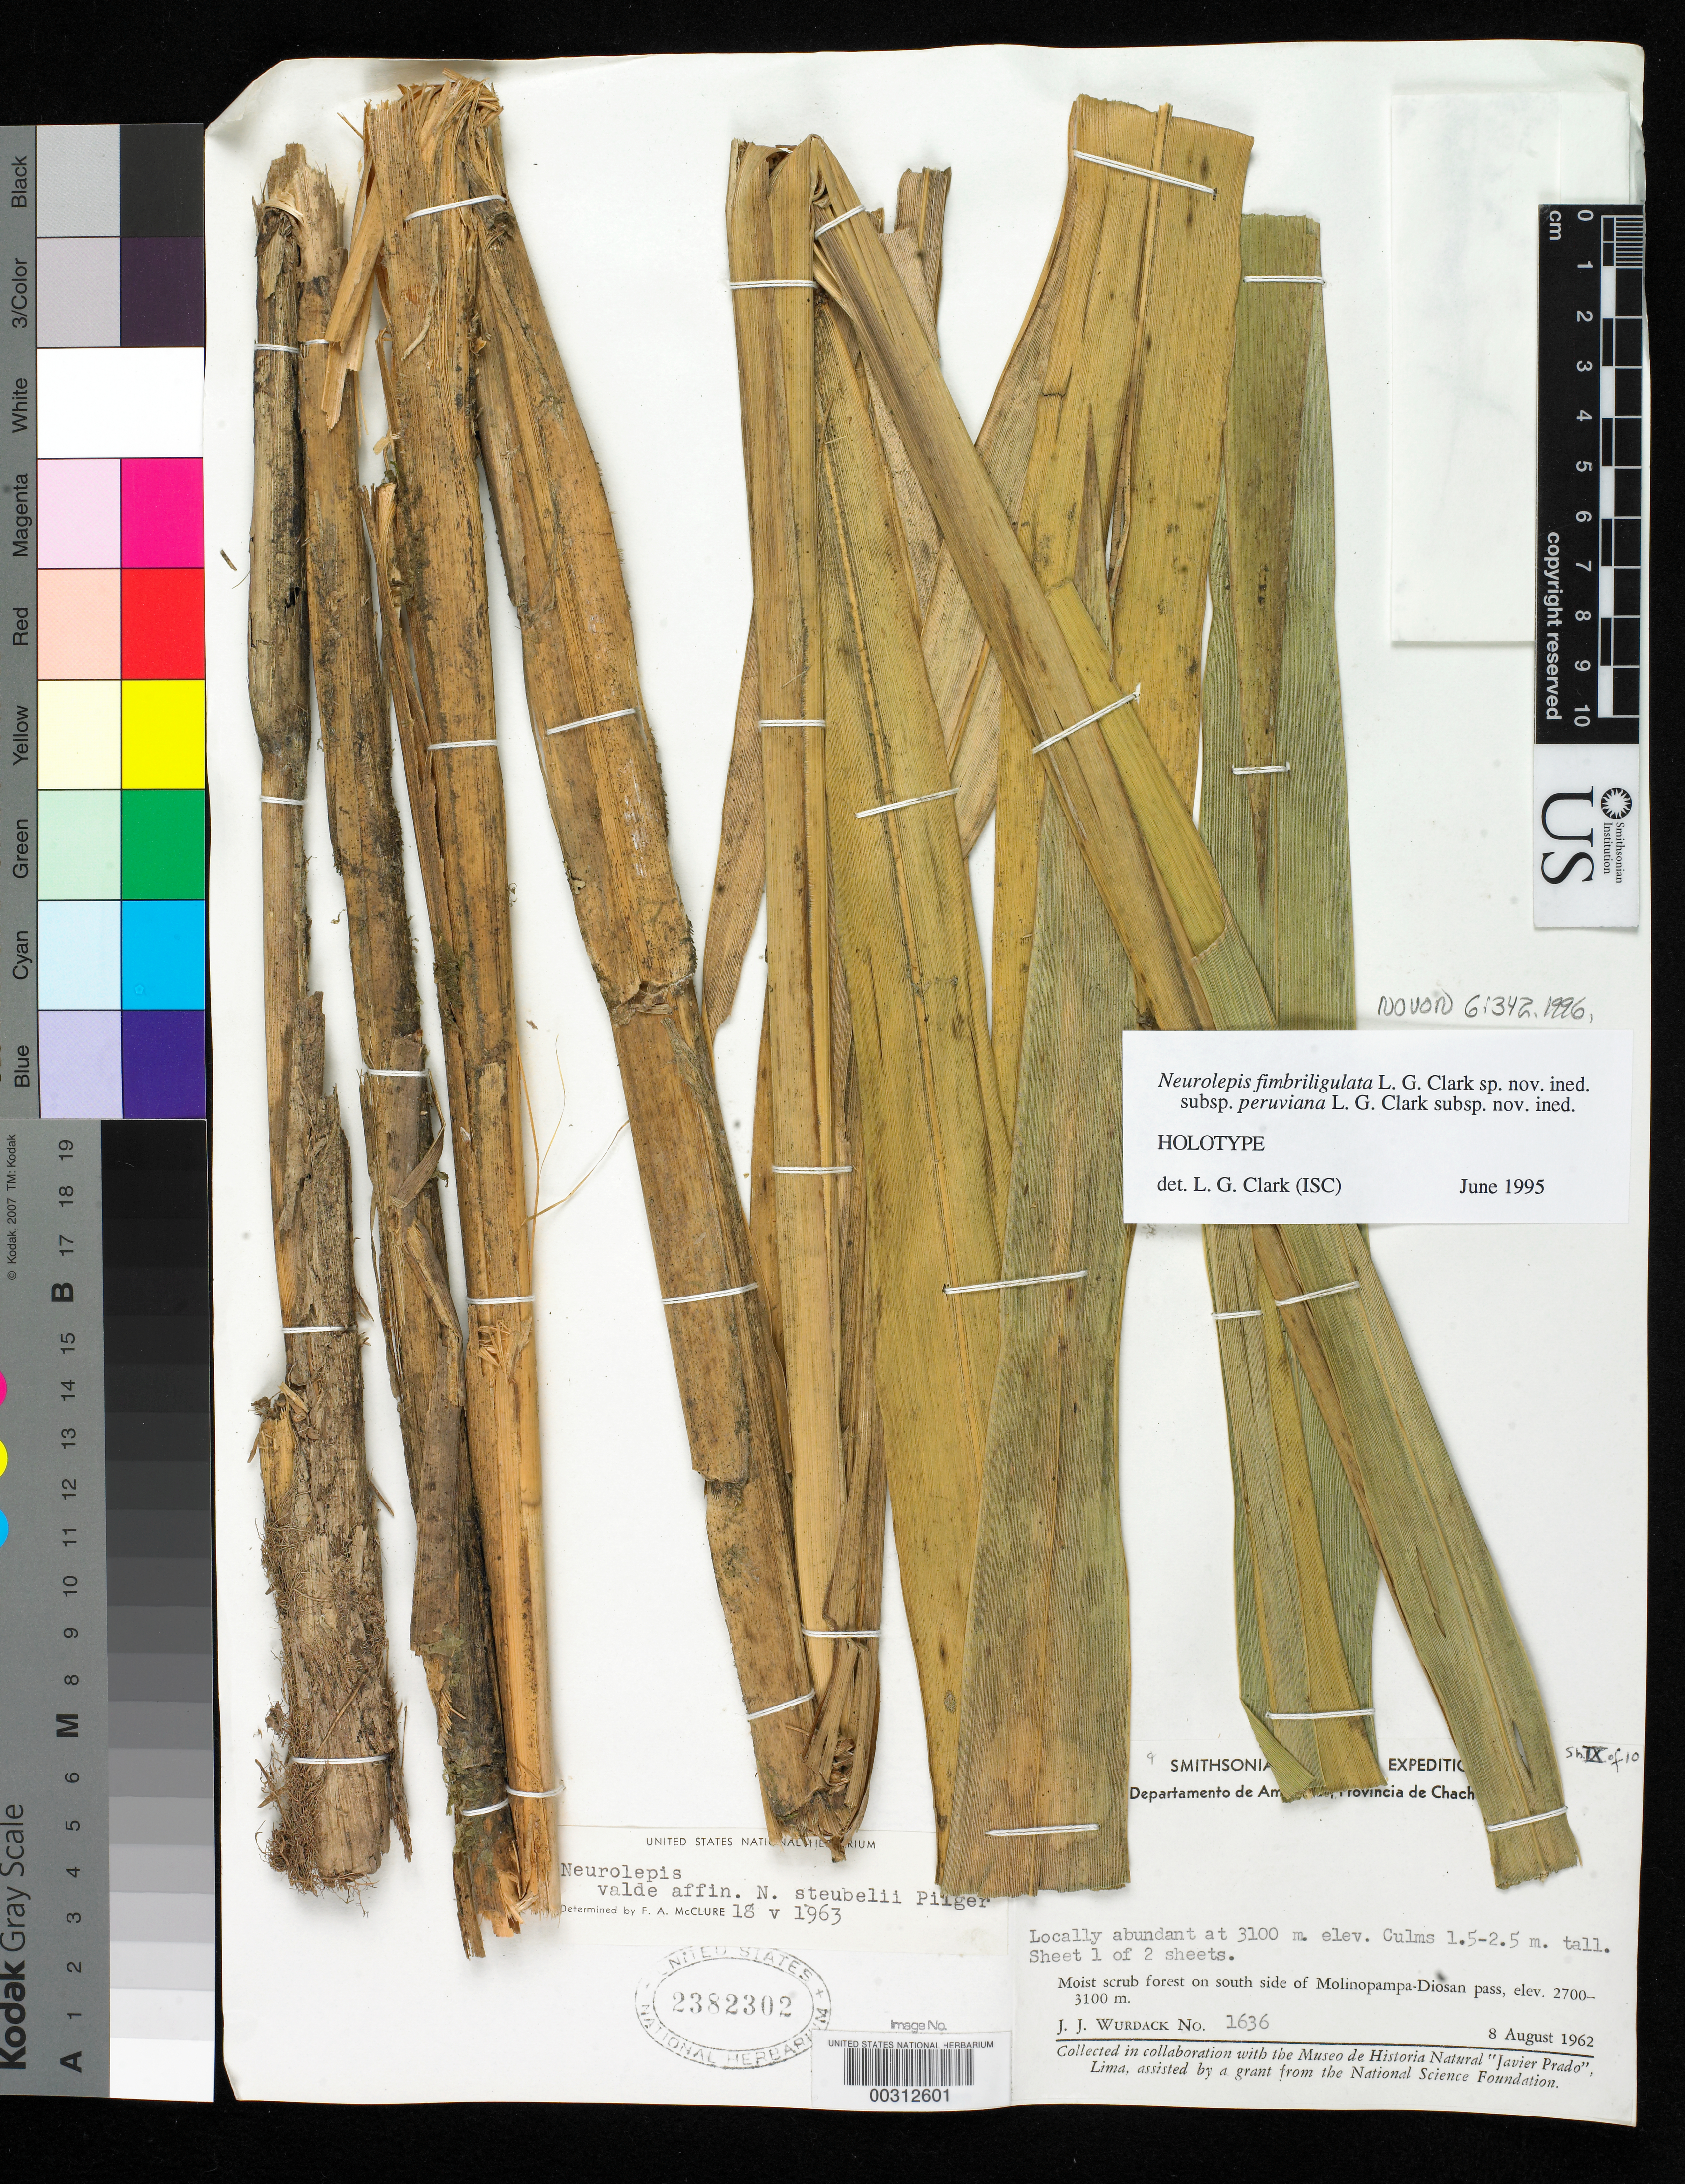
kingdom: Plantae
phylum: Tracheophyta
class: Liliopsida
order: Poales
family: Poaceae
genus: Neurolepis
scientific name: Neurolepis fimbriligulata subsp. peruviana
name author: L.G. Clark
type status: Holotype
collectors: J. J. Wurdack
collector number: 1636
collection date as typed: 08 Aug 1962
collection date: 1962-08-08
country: Peru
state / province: Amazonas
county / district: Chachapoyas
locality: S side of Molinopampa-Diosan Pass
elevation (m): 2700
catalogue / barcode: US 2382302